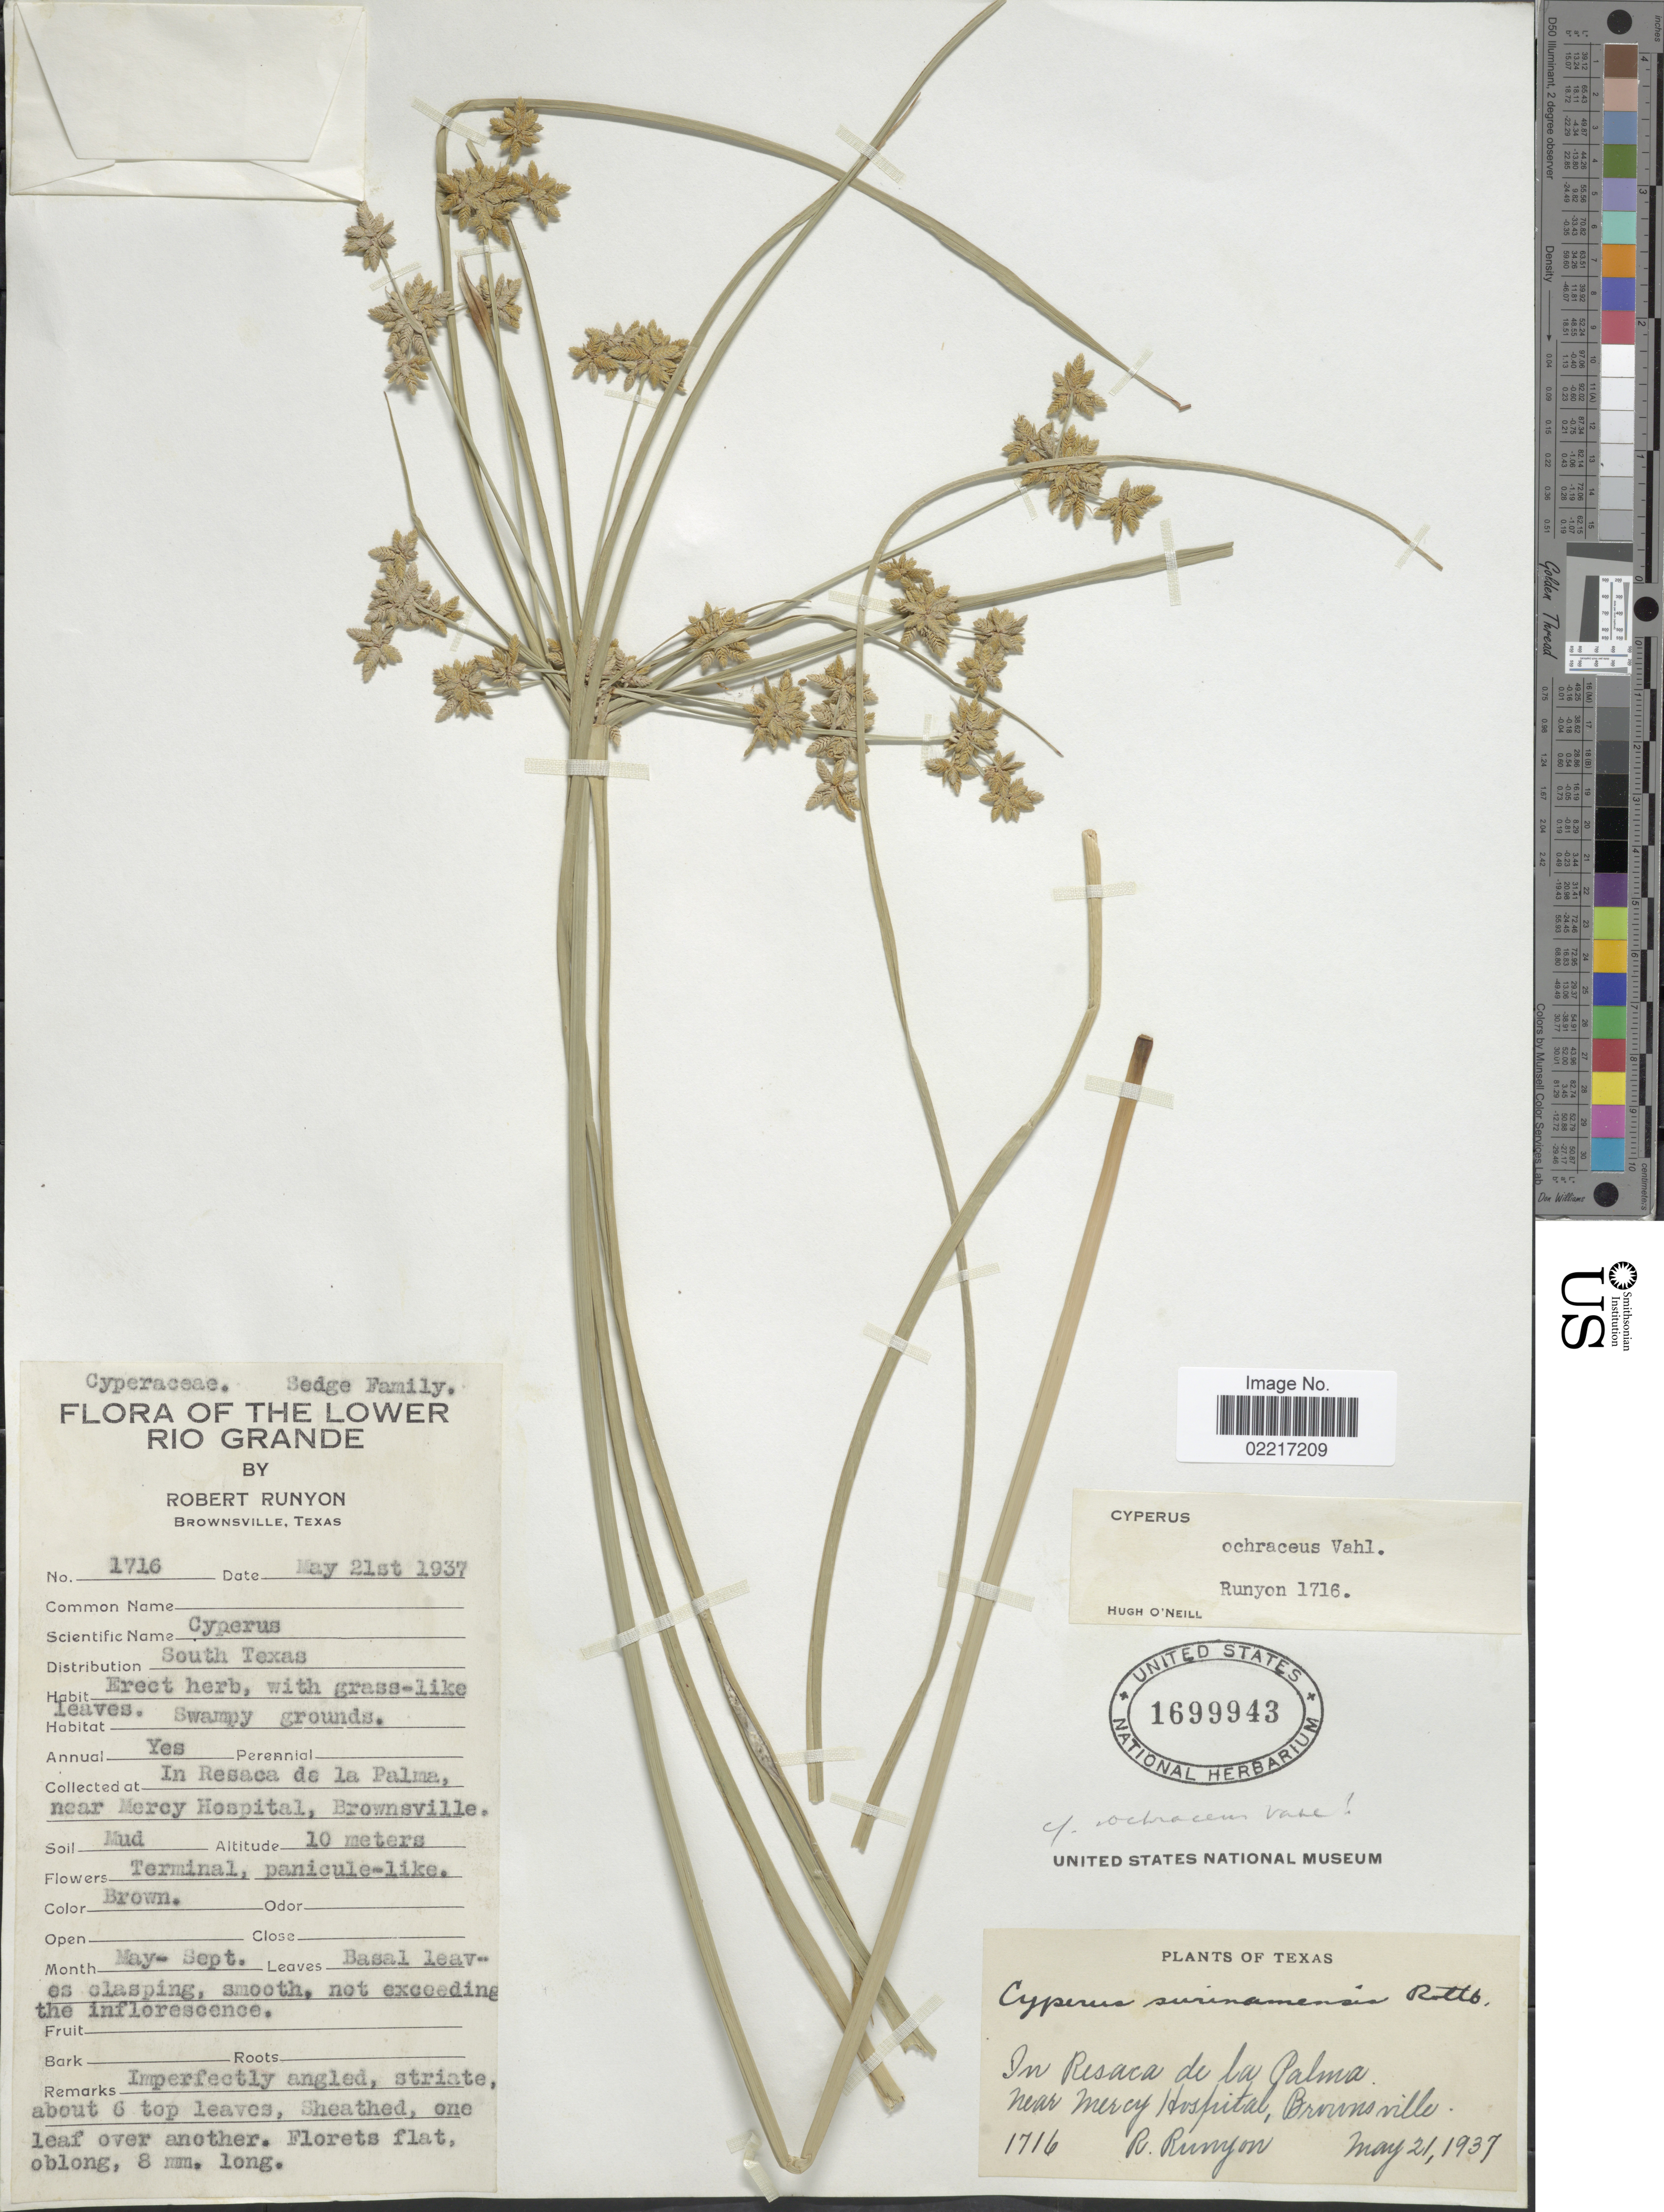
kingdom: Plantae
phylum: Tracheophyta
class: Liliopsida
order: Poales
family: Cyperaceae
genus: Cyperus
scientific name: Cyperus ochraceus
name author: Vahl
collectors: R. Runyon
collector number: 1716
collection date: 1937-05-21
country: United States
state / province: Texas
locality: In resaca de la Palma, near Mercy Hospital, Brownsville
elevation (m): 10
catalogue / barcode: US 1699943